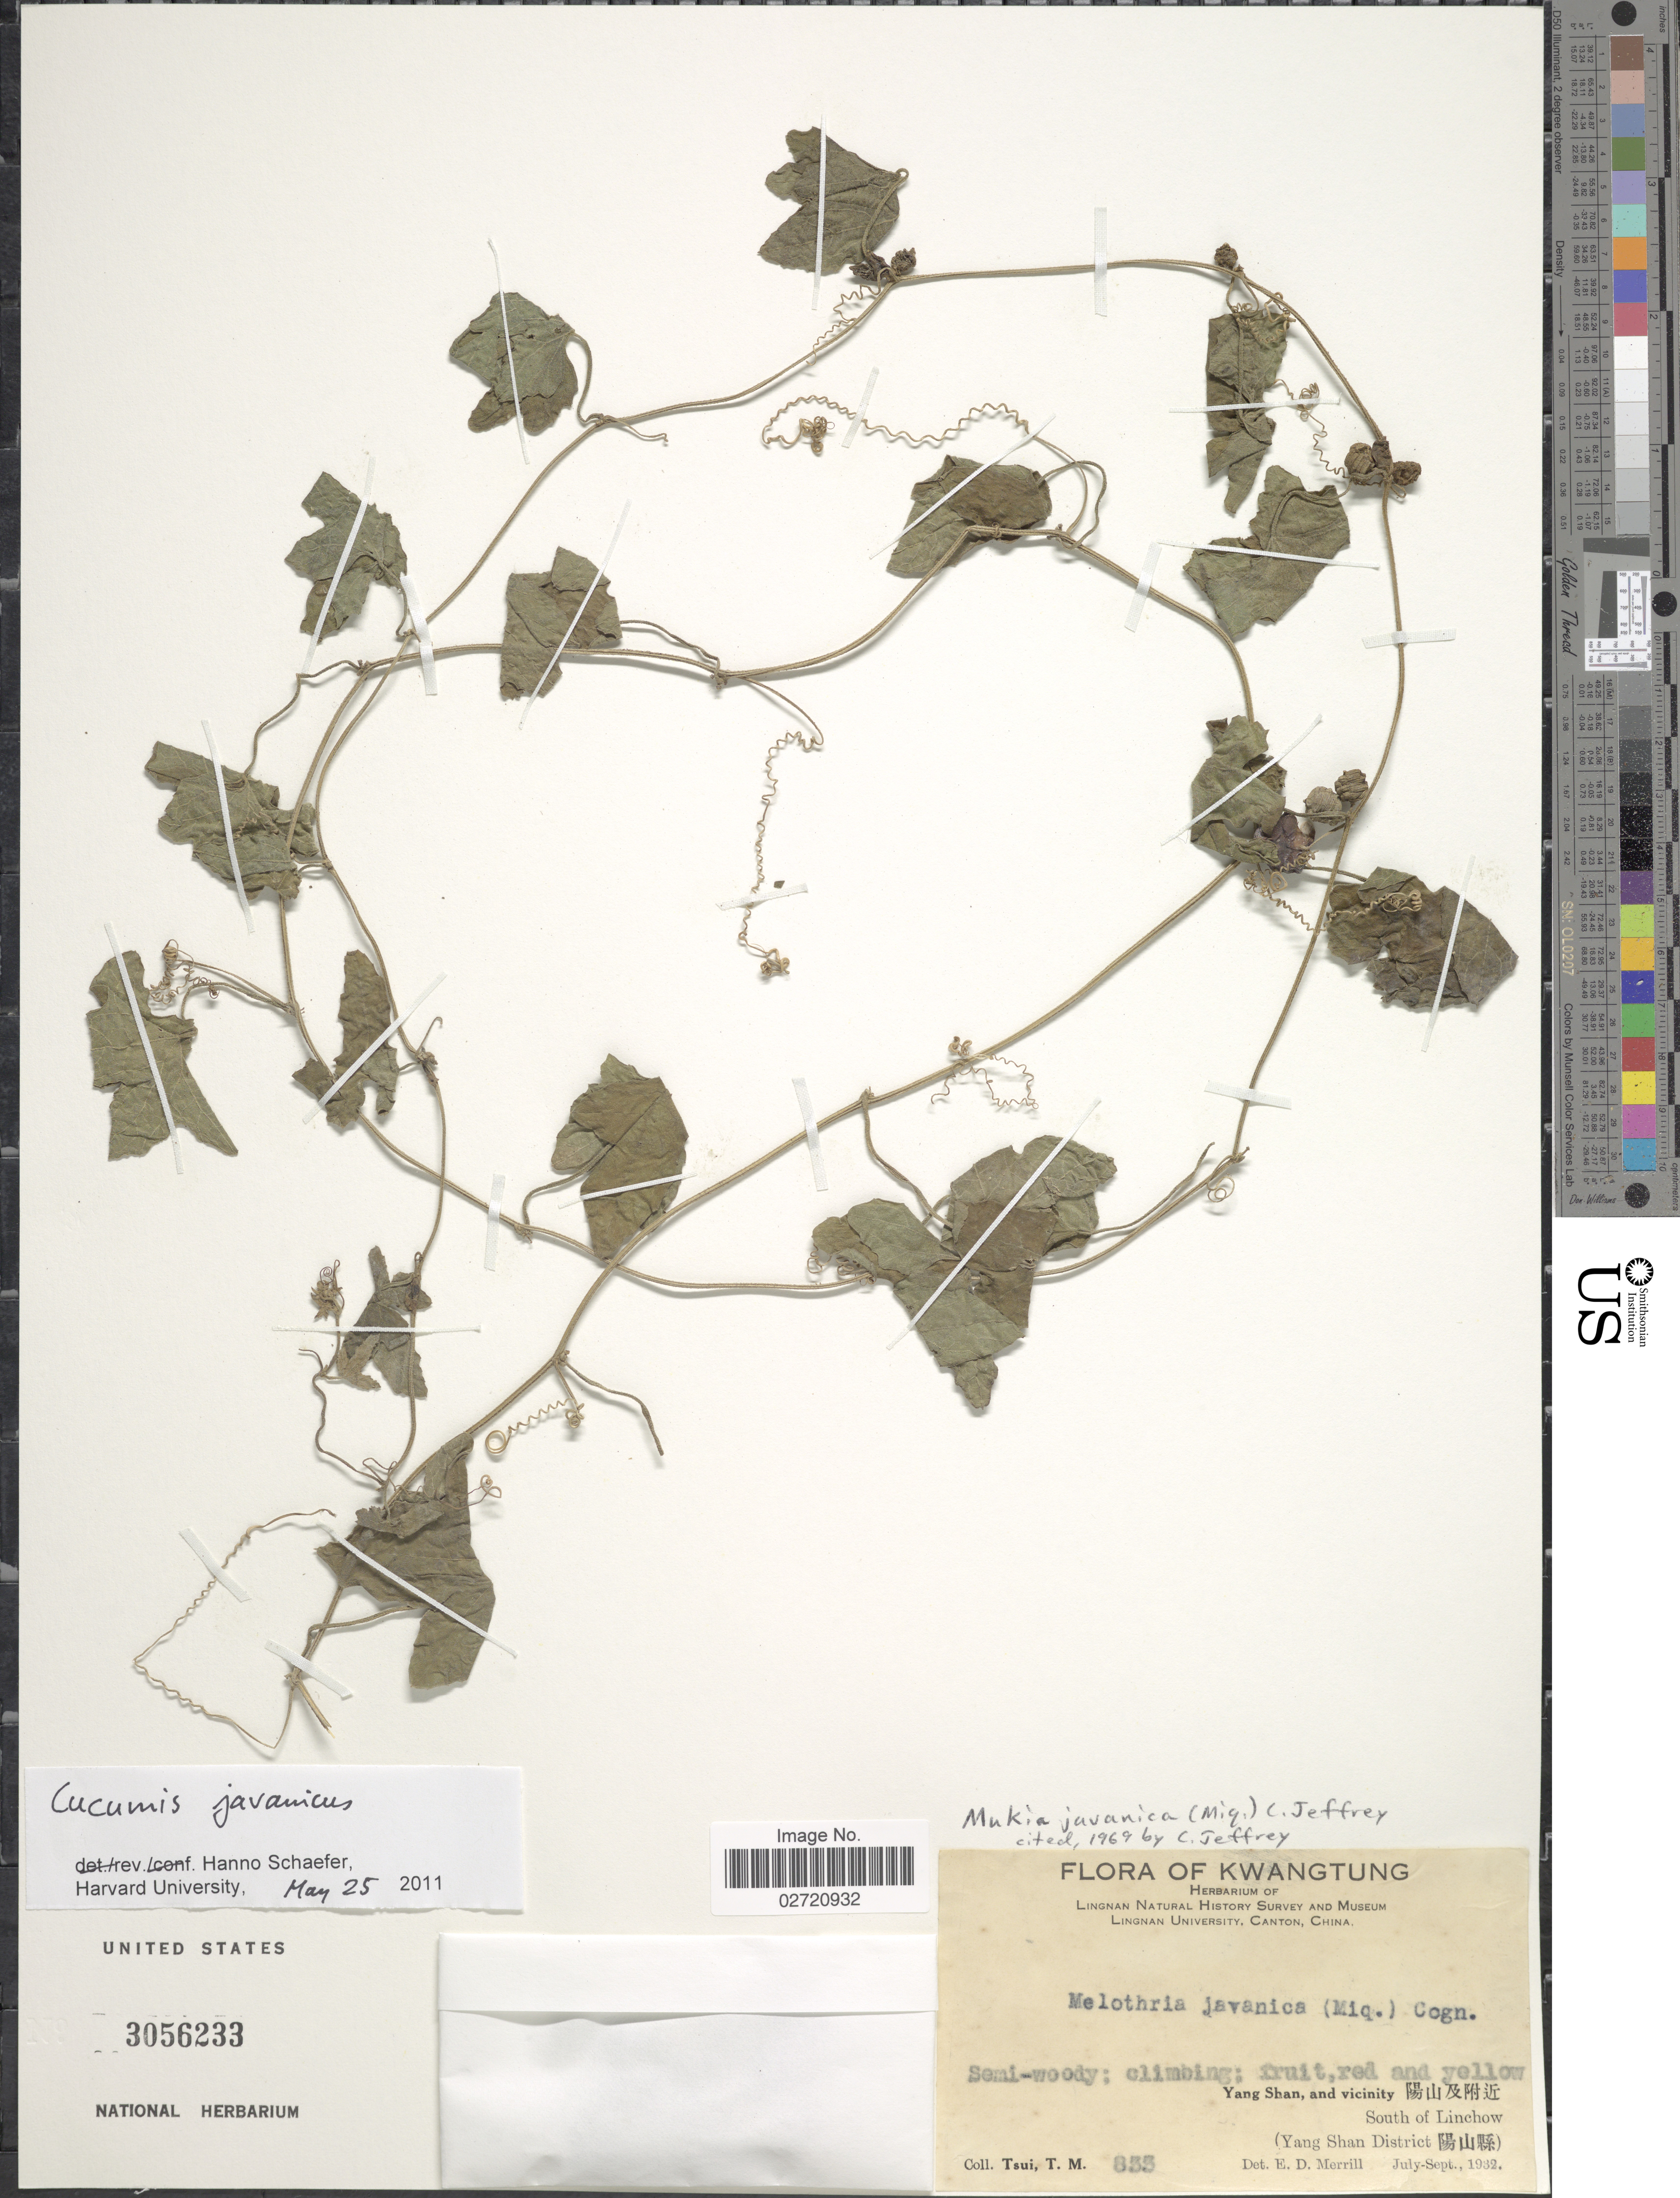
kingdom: Plantae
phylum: Tracheophyta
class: Magnoliopsida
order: Cucurbitales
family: Cucurbitaceae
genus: Cucumis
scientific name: Cucumis javanicus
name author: (Miq.) Ghebret. & Thulin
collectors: T. Tsui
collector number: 833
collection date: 1932-07/1932-09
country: China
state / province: Guangdong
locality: Kwangtung. Yang Shan and vicinity South of Linchow (Yang Shan District)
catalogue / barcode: US 3056233